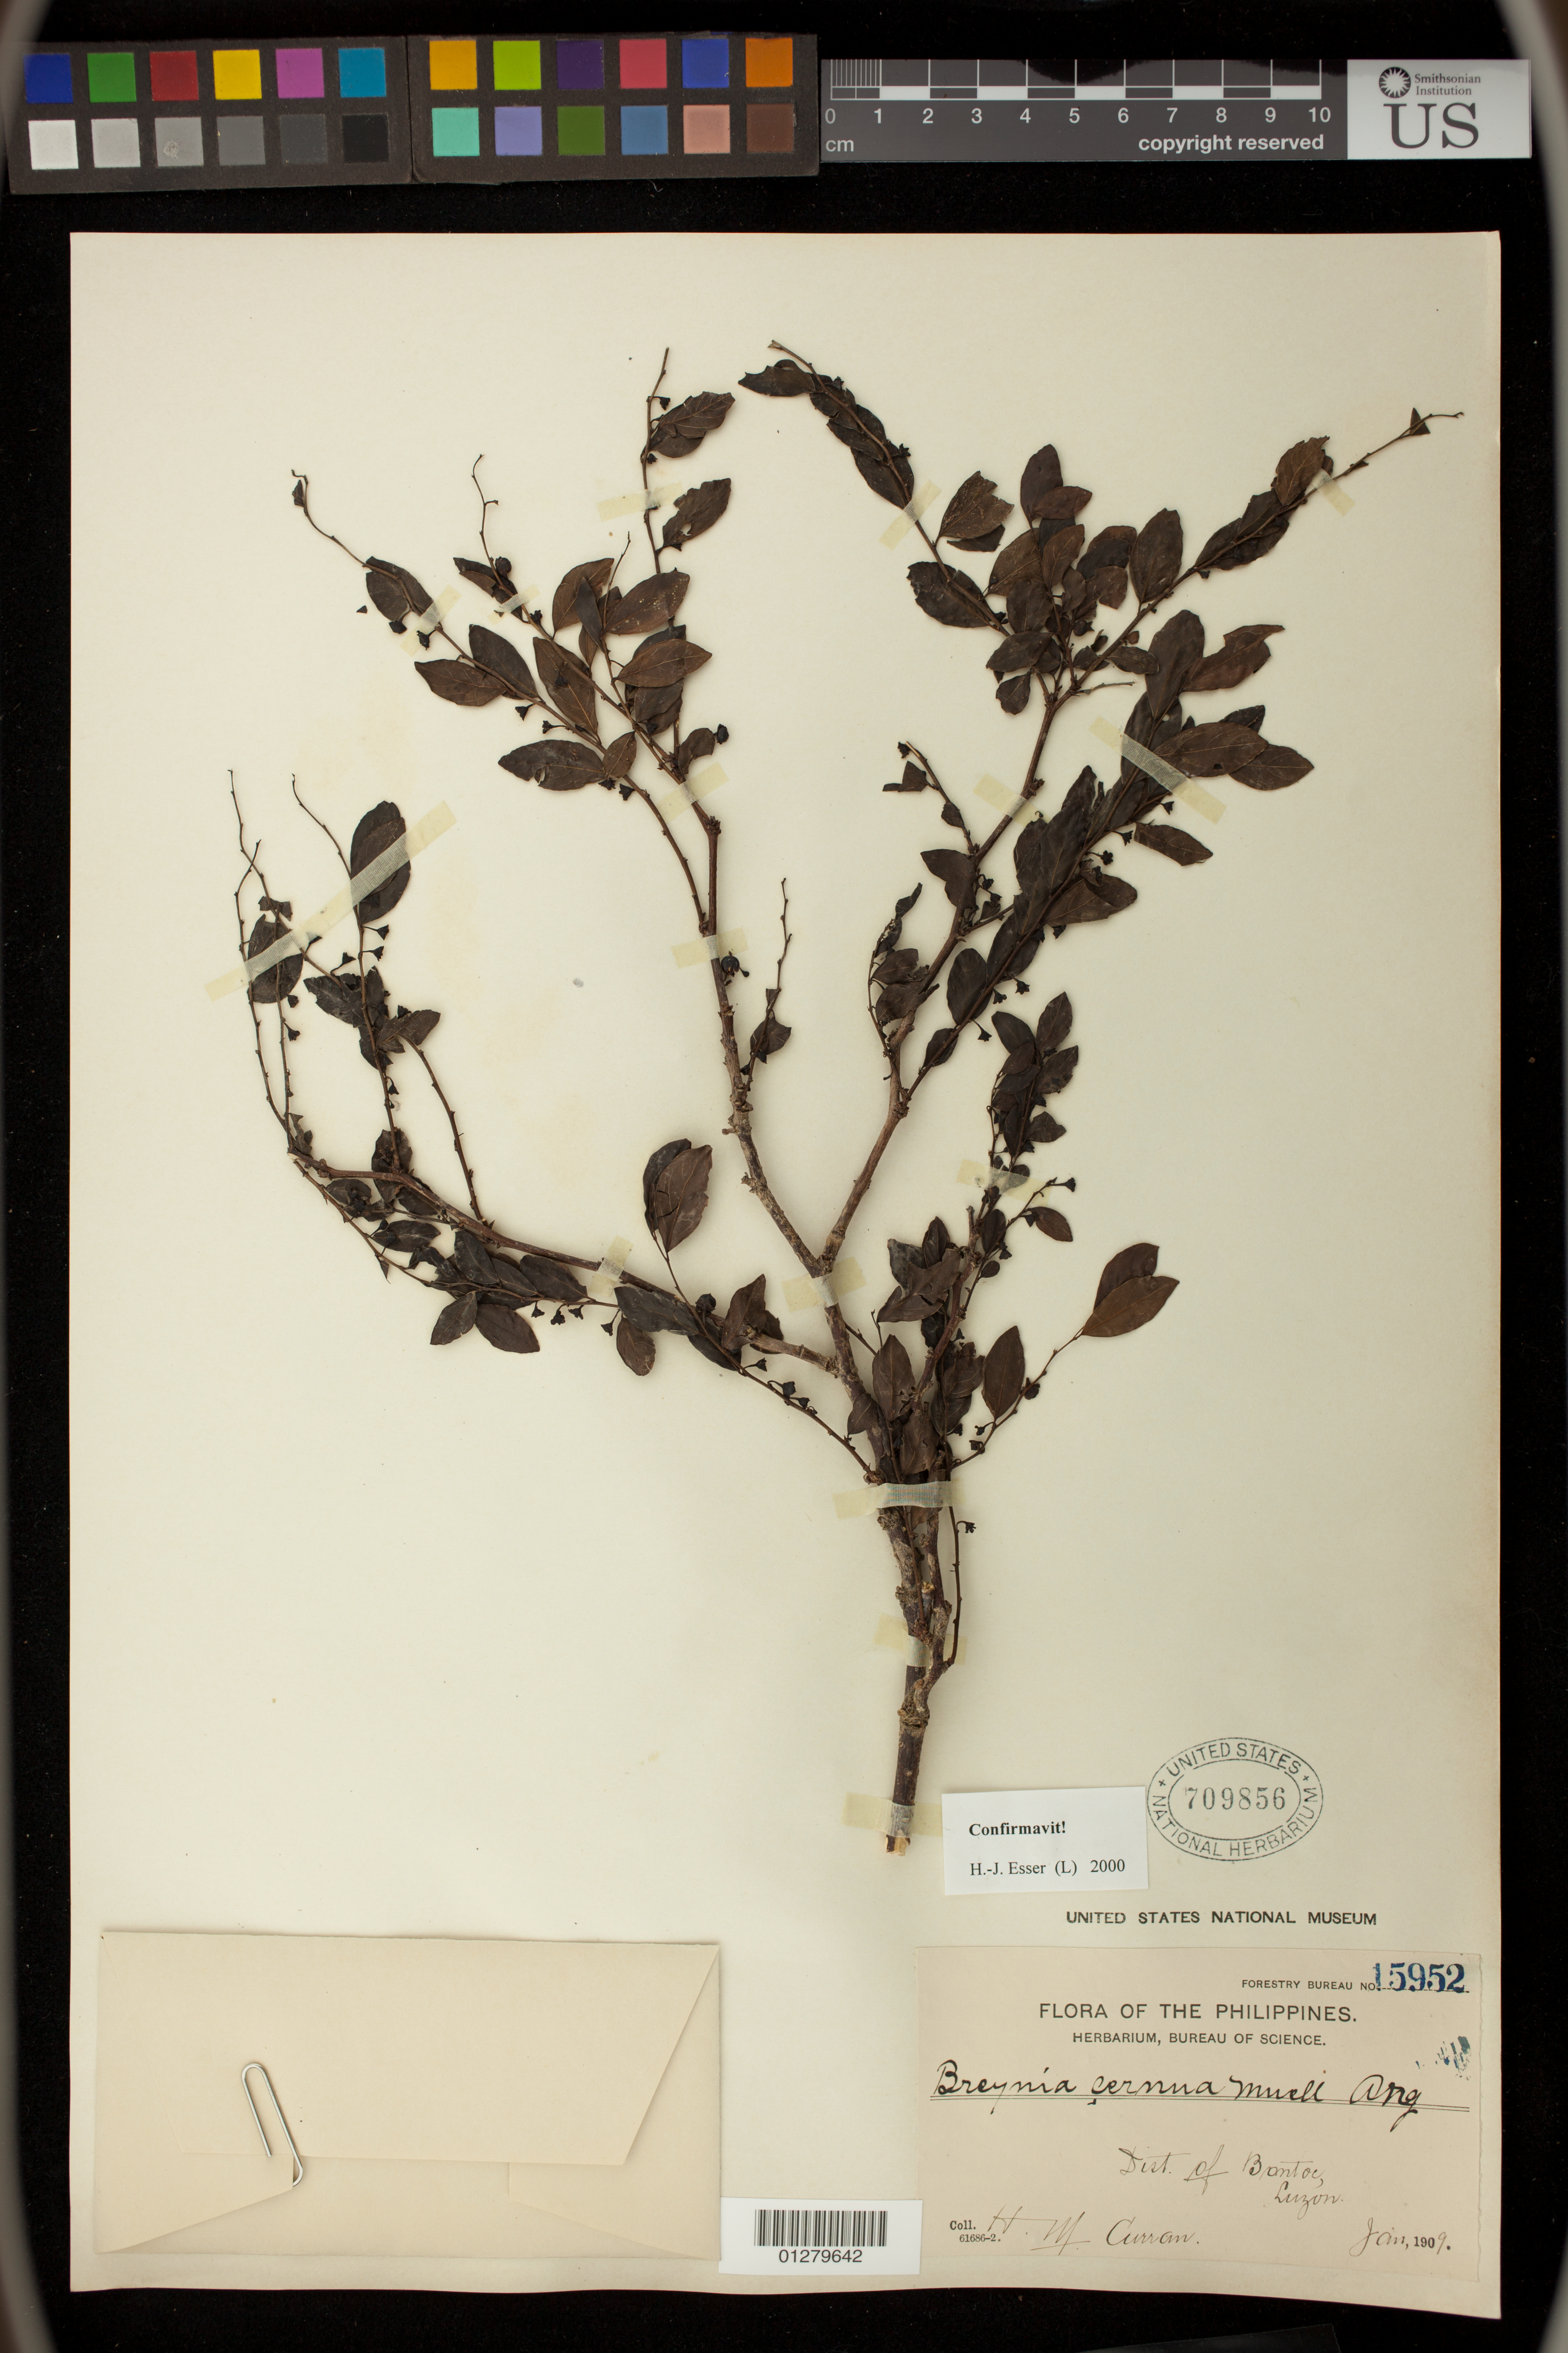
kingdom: Plantae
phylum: Tracheophyta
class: Magnoliopsida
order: Malpighiales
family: Phyllanthaceae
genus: Breynia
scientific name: Breynia cernua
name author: (Poir.) Müll. Arg.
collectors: H. M. Curran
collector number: For. Bur. 15952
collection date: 1909-01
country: Philippines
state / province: Cordillera (Administrative Region)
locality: Dist. of Bontoc, Luzon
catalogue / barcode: US 709856